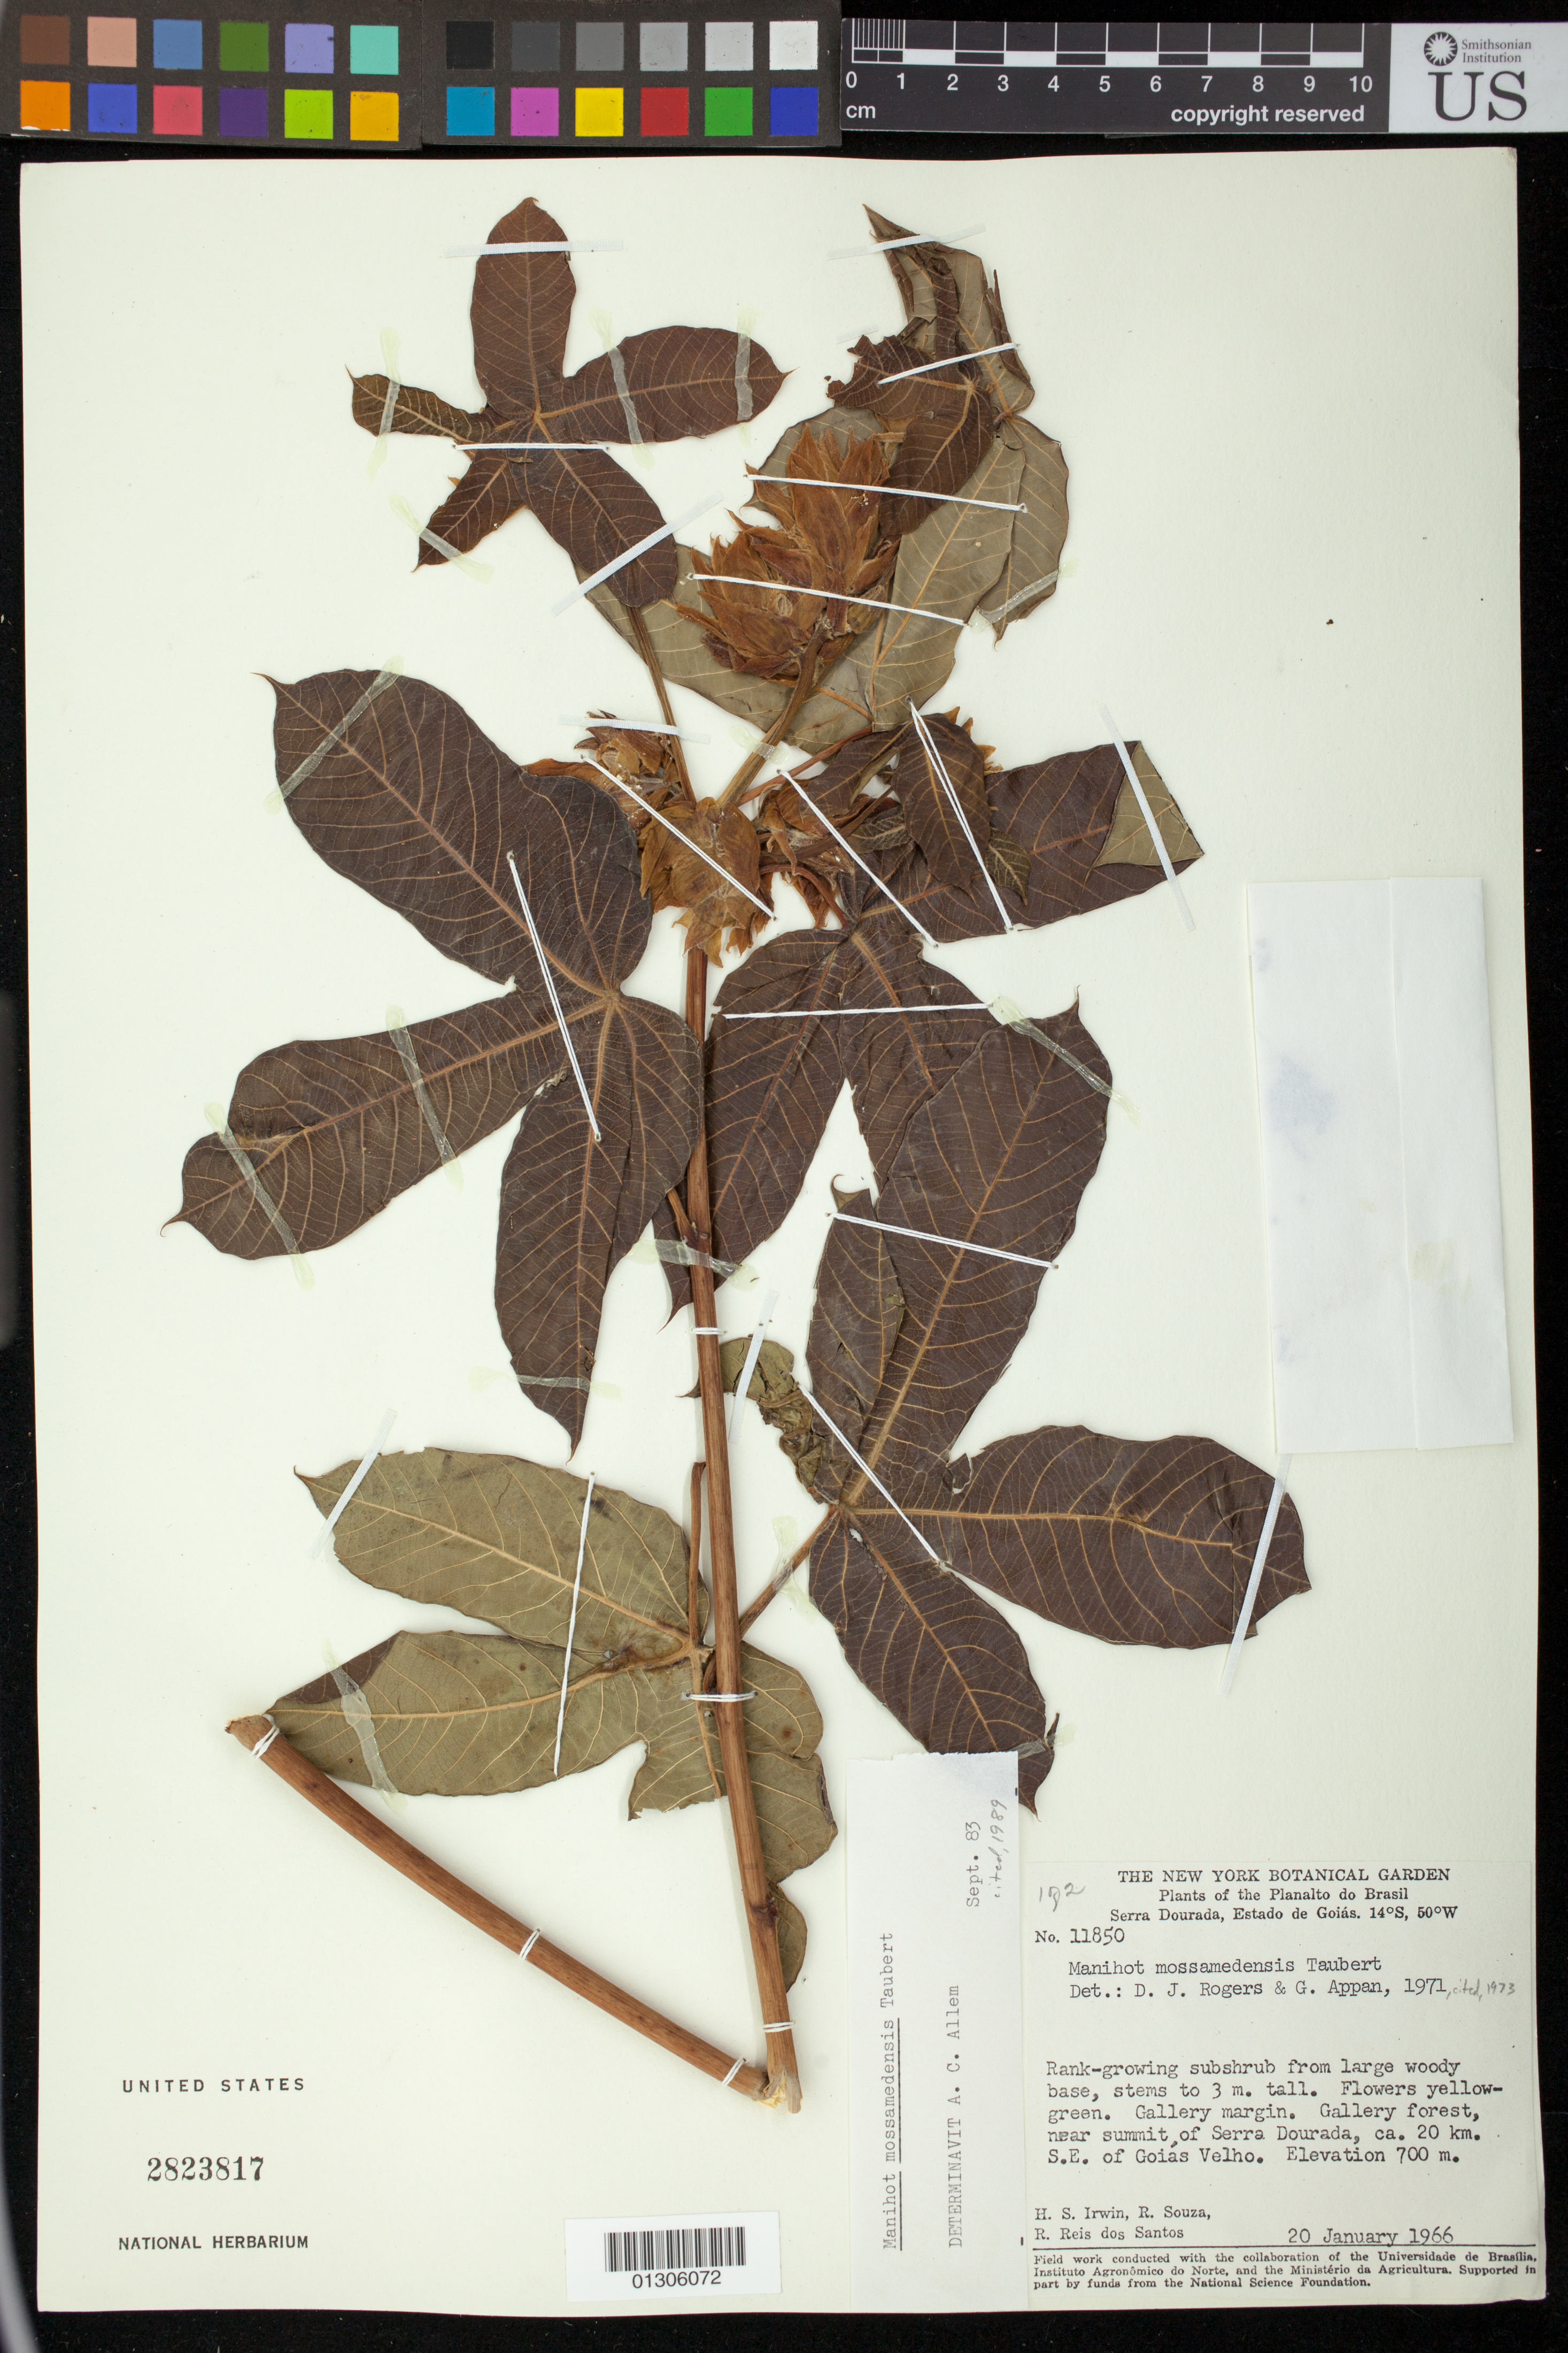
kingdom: Plantae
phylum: Tracheophyta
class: Magnoliopsida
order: Malpighiales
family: Euphorbiaceae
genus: Manihot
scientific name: Manihot mossamedensis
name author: Taub.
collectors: H. Irwin, R. Souza & R. Reis dos Santos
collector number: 11850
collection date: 1966-01-20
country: Brazil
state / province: Goiás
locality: Near summit of Serra Dourada, ca. 20 km. S.E. of Goias Velho.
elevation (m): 700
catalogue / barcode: US 2823817